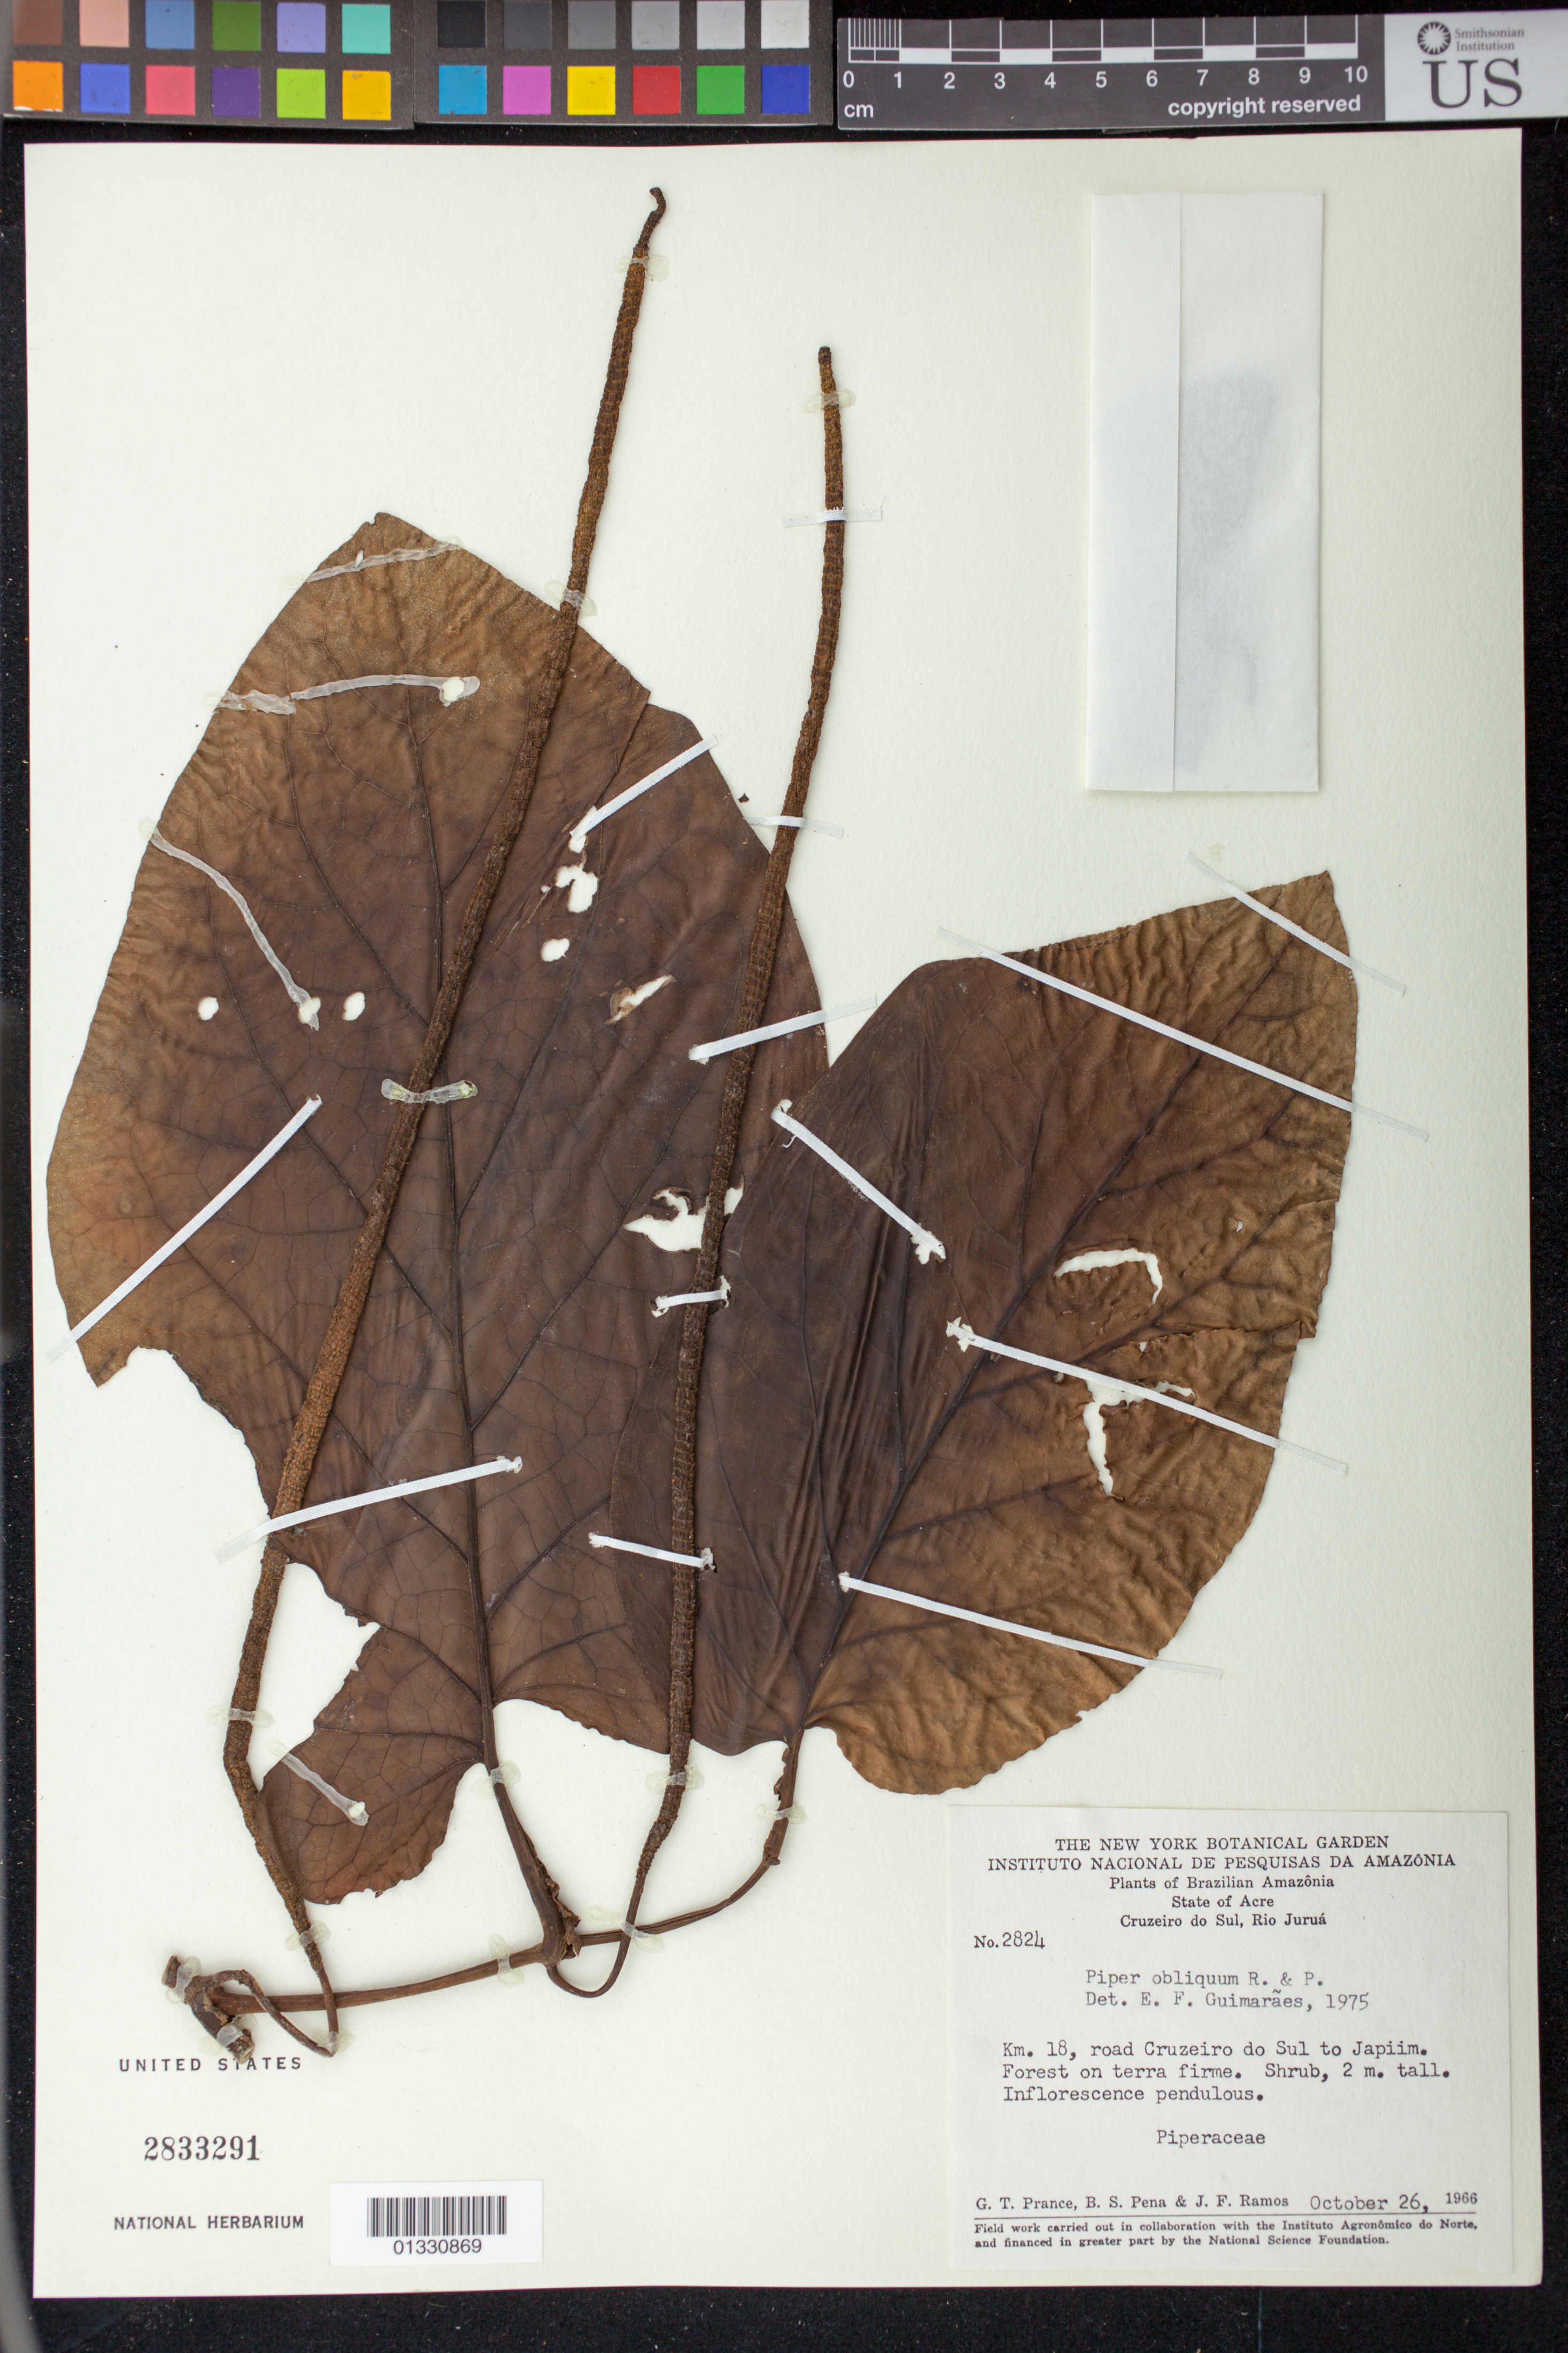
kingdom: Plantae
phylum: Tracheophyta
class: Magnoliopsida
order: Piperales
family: Piperaceae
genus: Piper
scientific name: Piper obliquum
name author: Ruiz & Pav.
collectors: G. T. Prance, B. S. Pena & J. F. Ramos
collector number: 2824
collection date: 1966-10-26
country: Brazil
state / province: Acre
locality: km 18, road Cruzeiro do Sul, to Japiim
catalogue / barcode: US 2833291